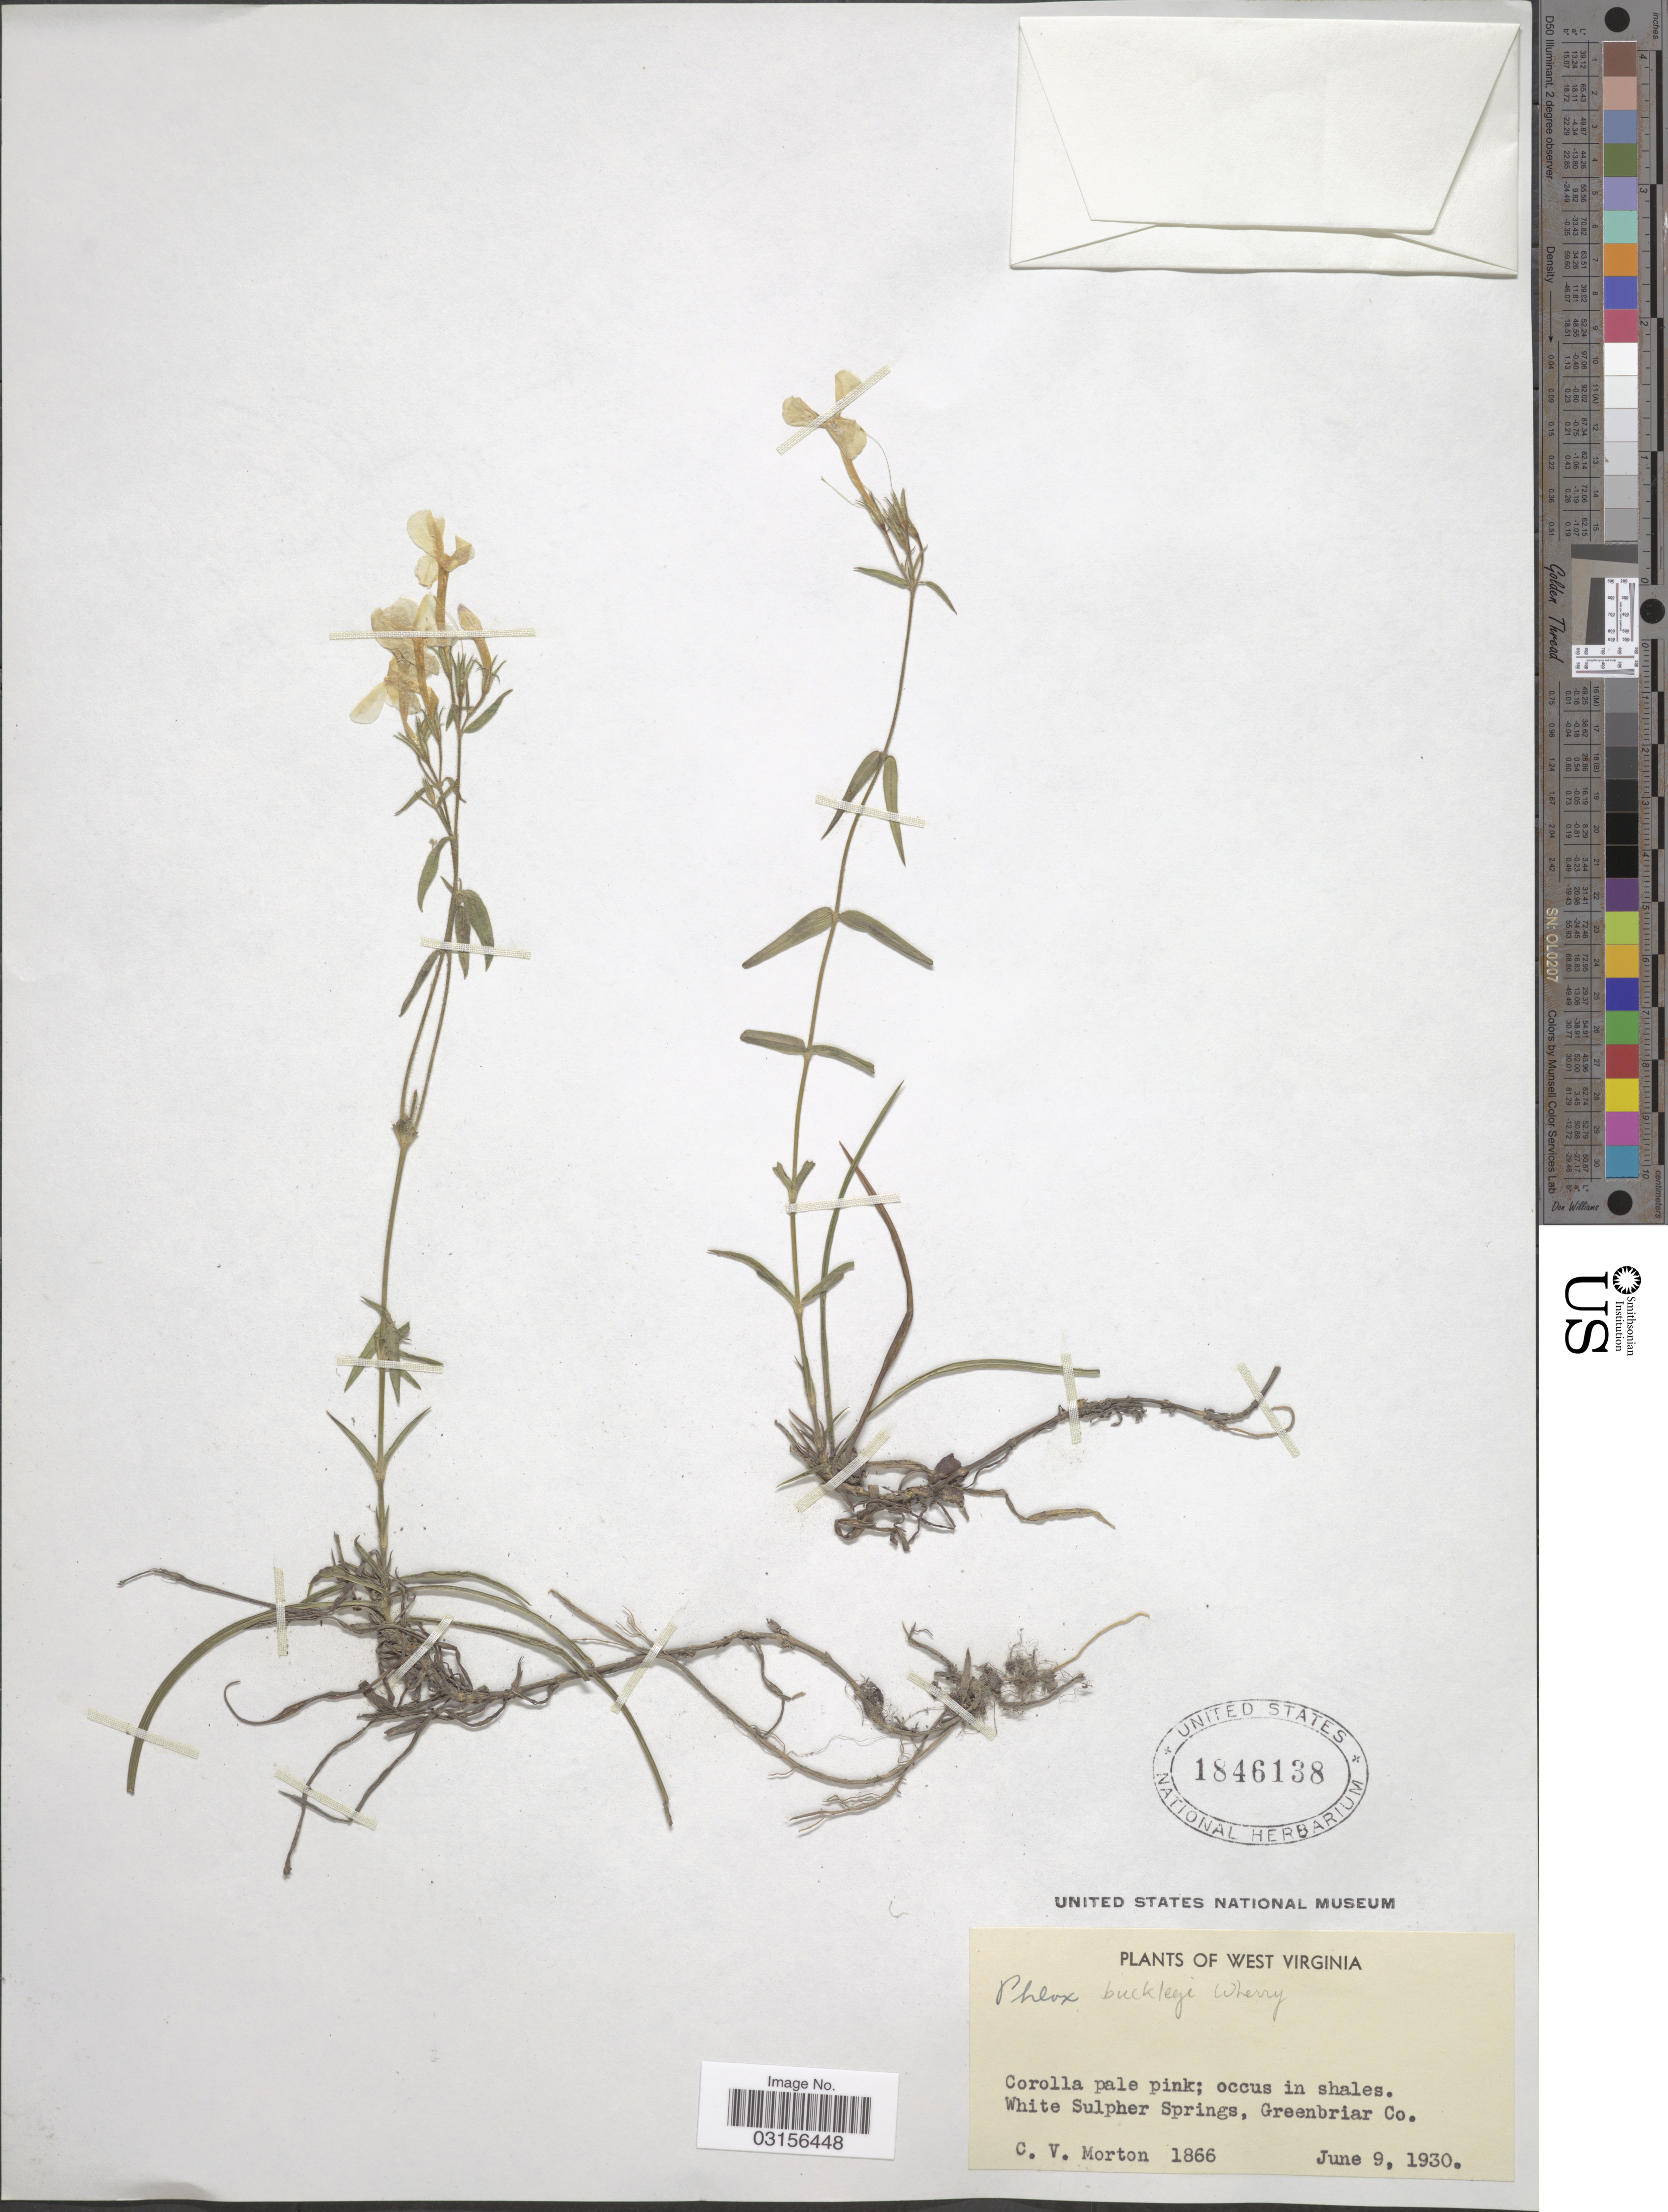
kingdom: Plantae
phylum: Tracheophyta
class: Magnoliopsida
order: Ericales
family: Polemoniaceae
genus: Phlox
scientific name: Phlox buckleyi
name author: Wherry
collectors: C. V. Morton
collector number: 1866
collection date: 1930-06-09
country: United States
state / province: West Virginia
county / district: Greenbrier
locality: White Sulpher Springs,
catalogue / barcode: US 1846138